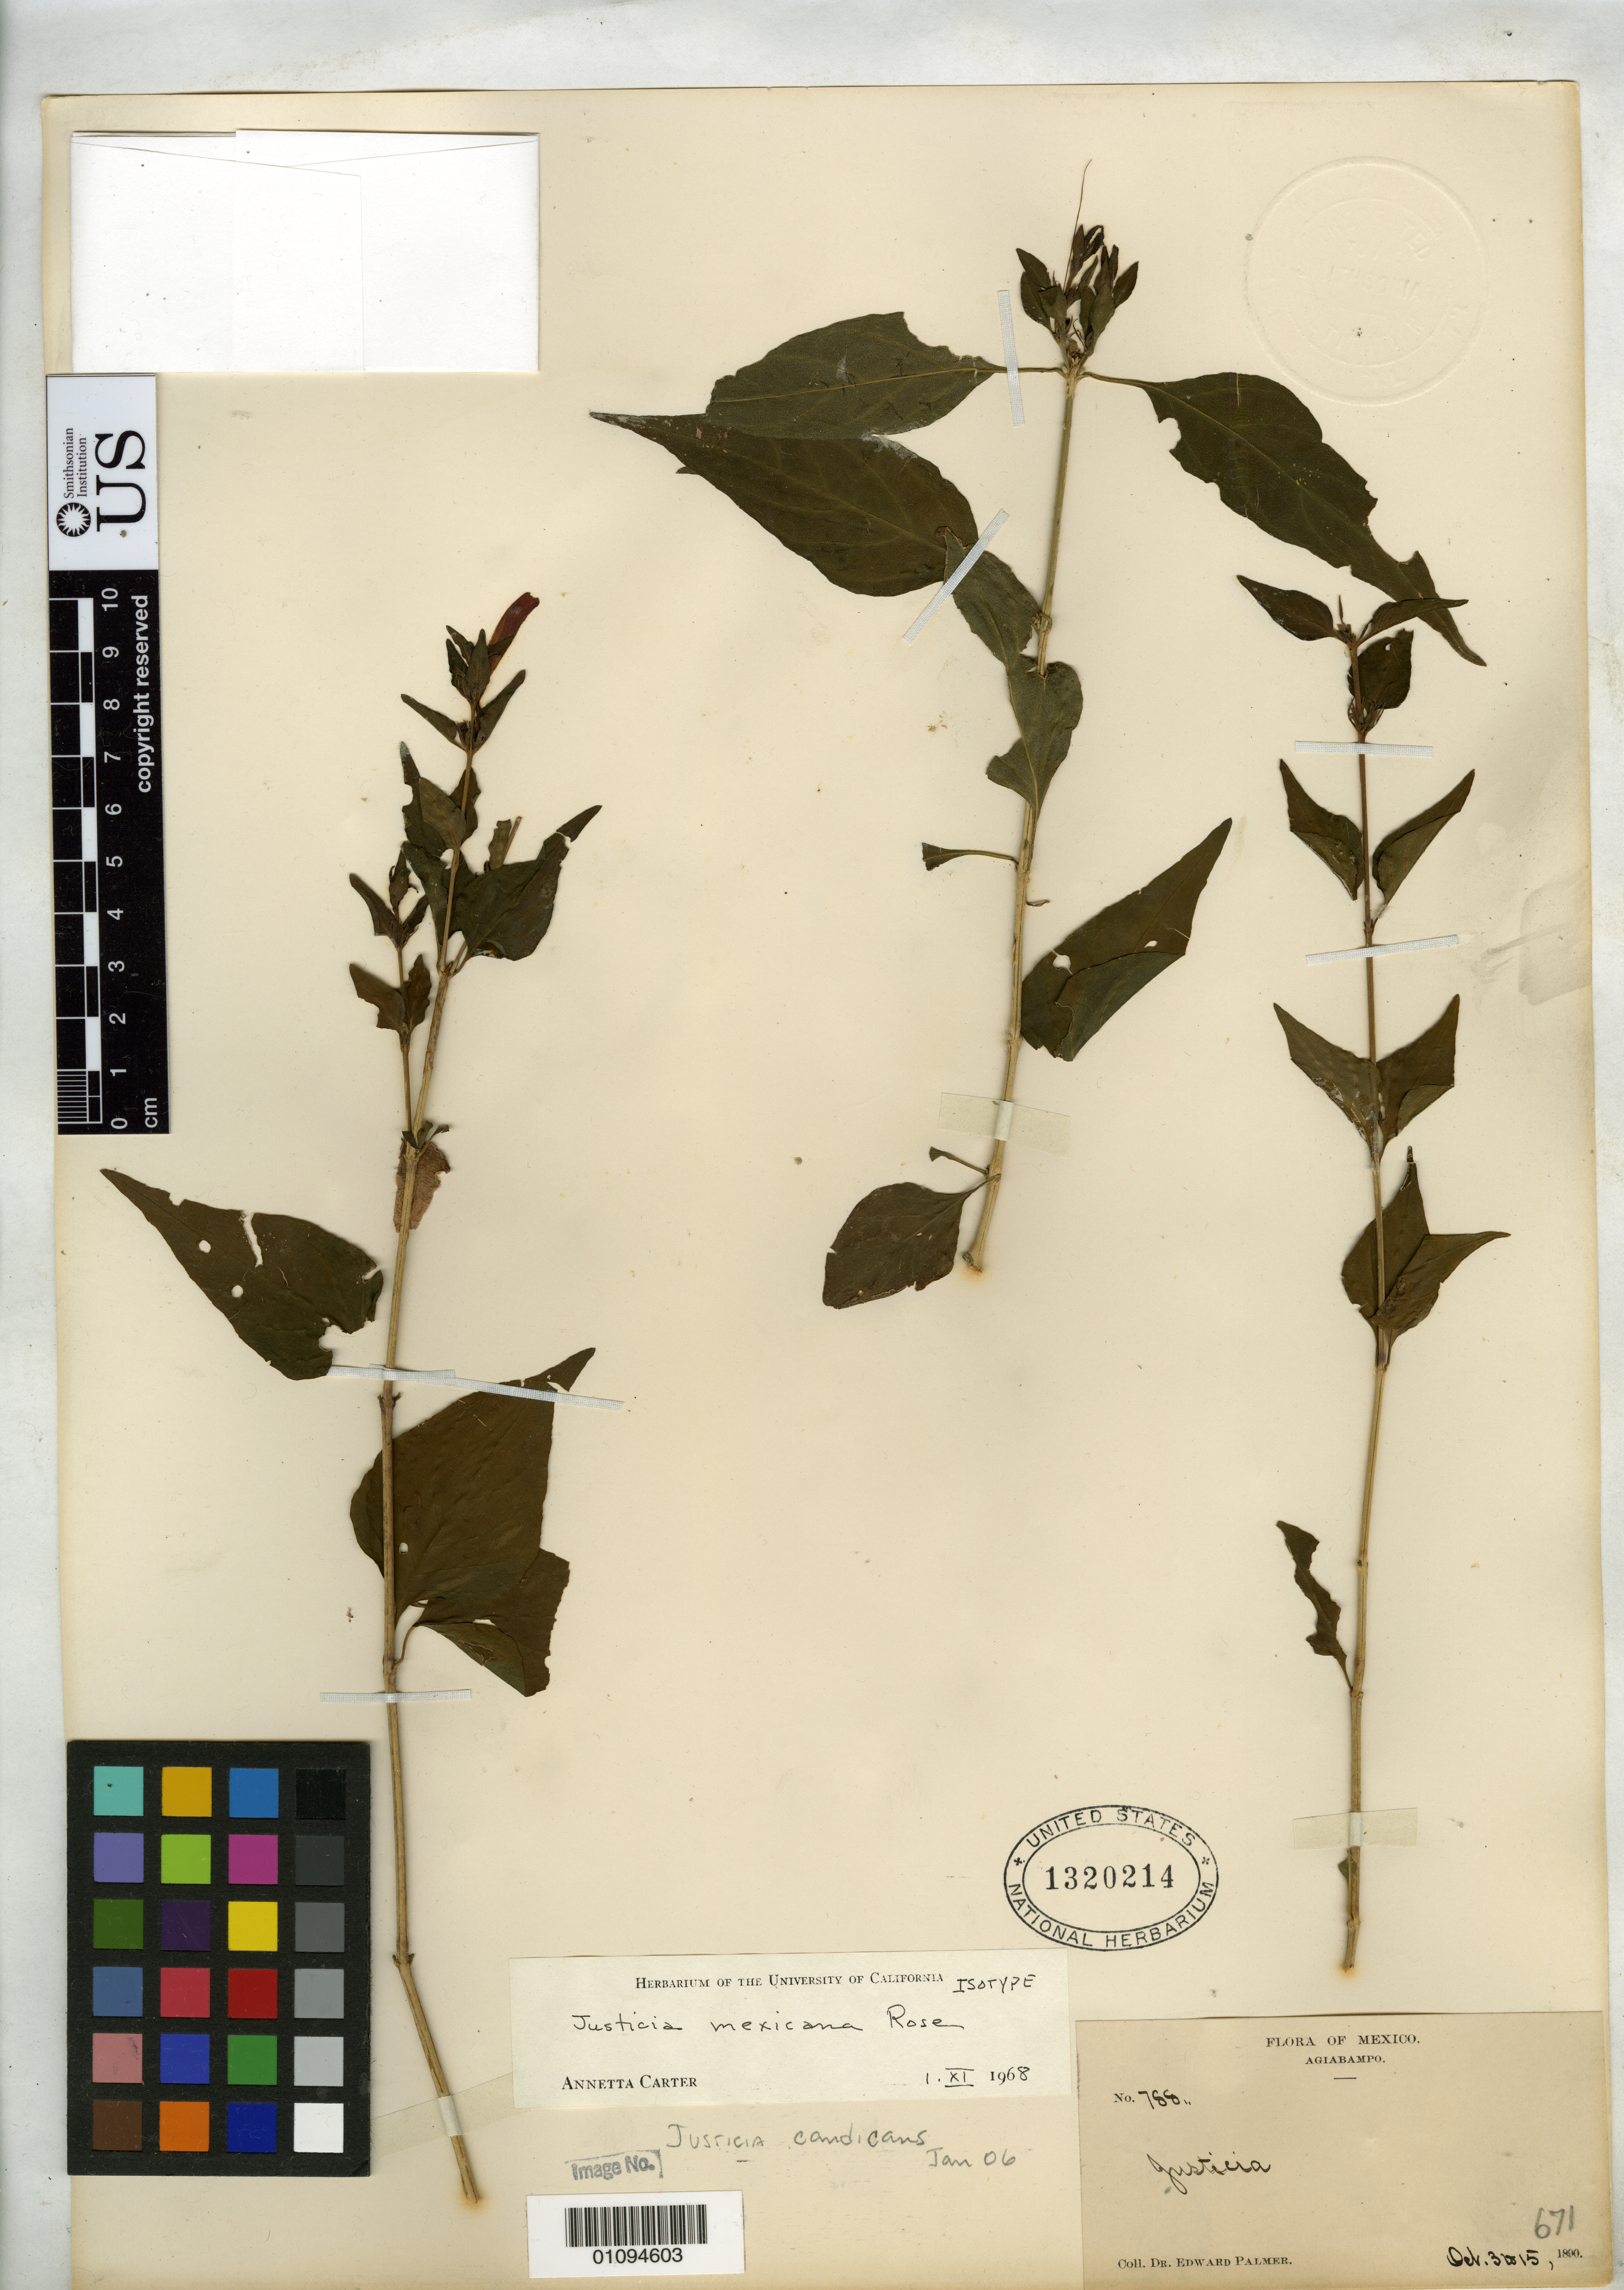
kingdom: Plantae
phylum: Tracheophyta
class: Magnoliopsida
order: Lamiales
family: Acanthaceae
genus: Justicia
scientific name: Justicia mexicana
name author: Rose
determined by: Carter, A. M.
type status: Type Collection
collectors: E. Palmer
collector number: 788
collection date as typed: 03 Oct 1890 to 15 Oct 1890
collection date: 1890-10-03/1890-10-15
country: Mexico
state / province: Sonora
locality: Agiabampo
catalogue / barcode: US 1320214